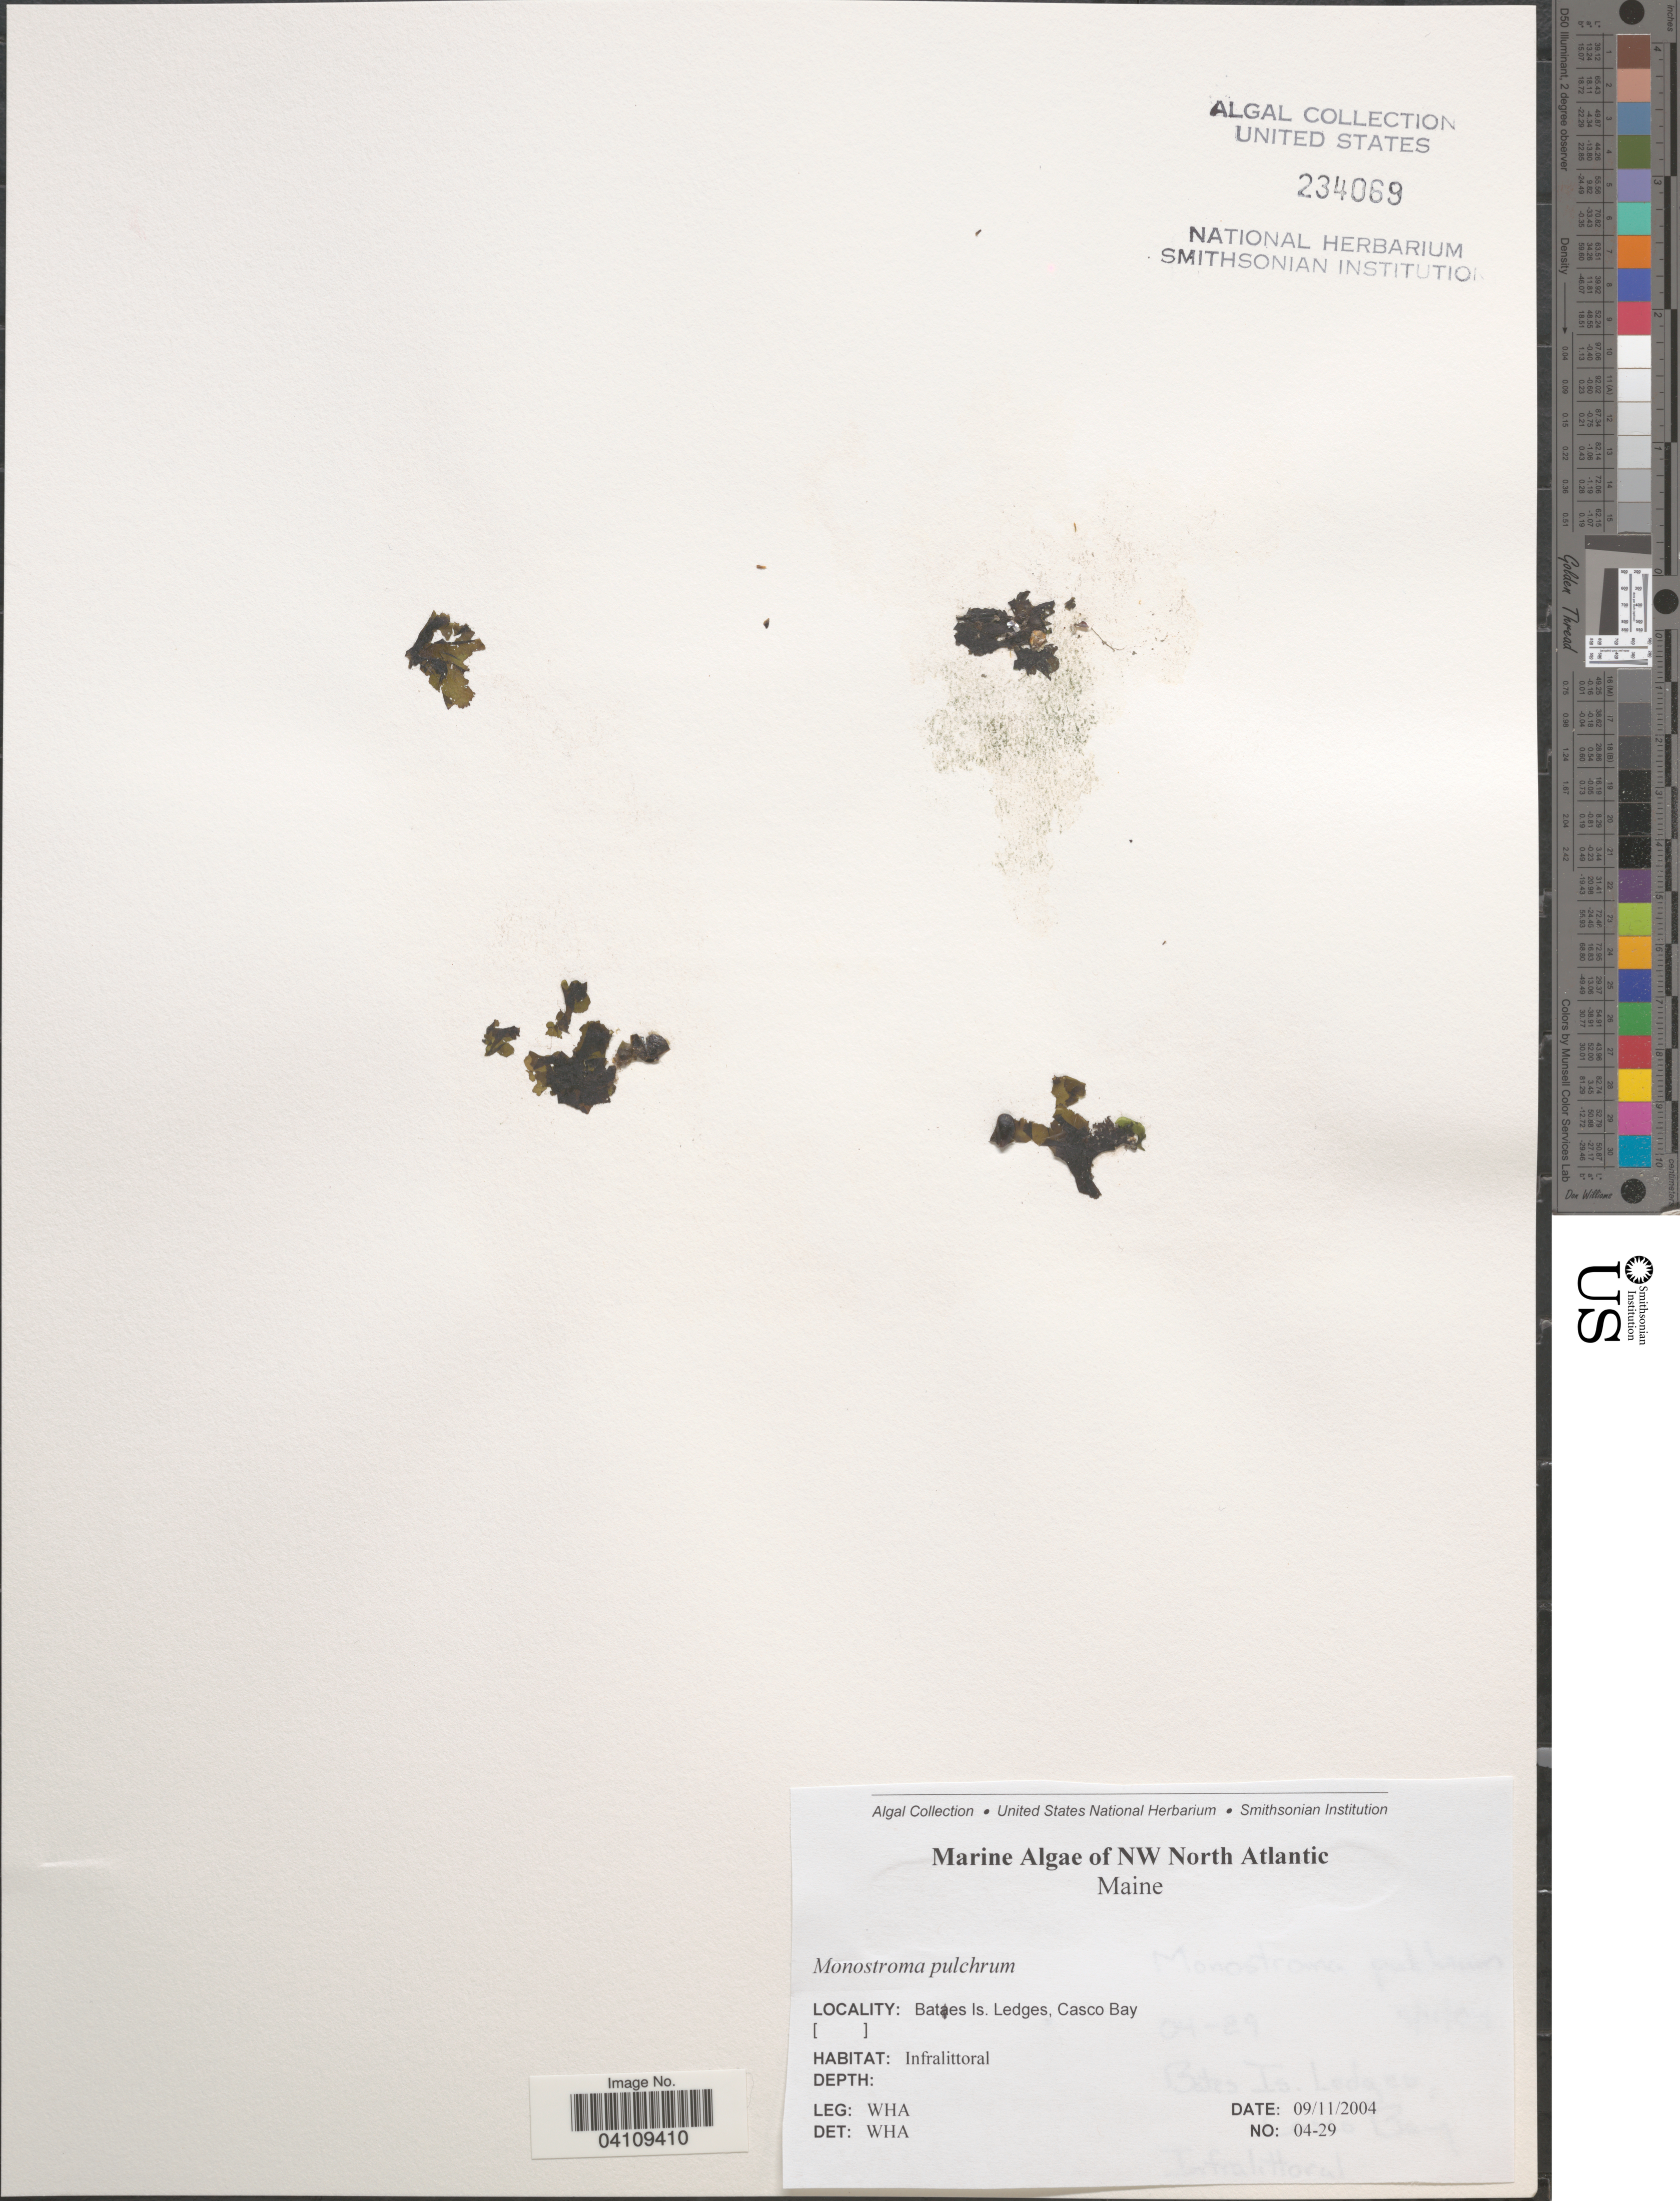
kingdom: Plantae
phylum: Chlorophyta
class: Ulvophyceae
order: Ulvales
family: Gayraliaceae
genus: Protomonostroma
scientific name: Protomonostroma undulatum f. pulchrum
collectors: W. H. Adey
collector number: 04-29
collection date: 2004-09-11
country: United States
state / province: Maine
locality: NW North Atlantic. Bates Is. Ledges, Casco Bay.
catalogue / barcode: US 234069